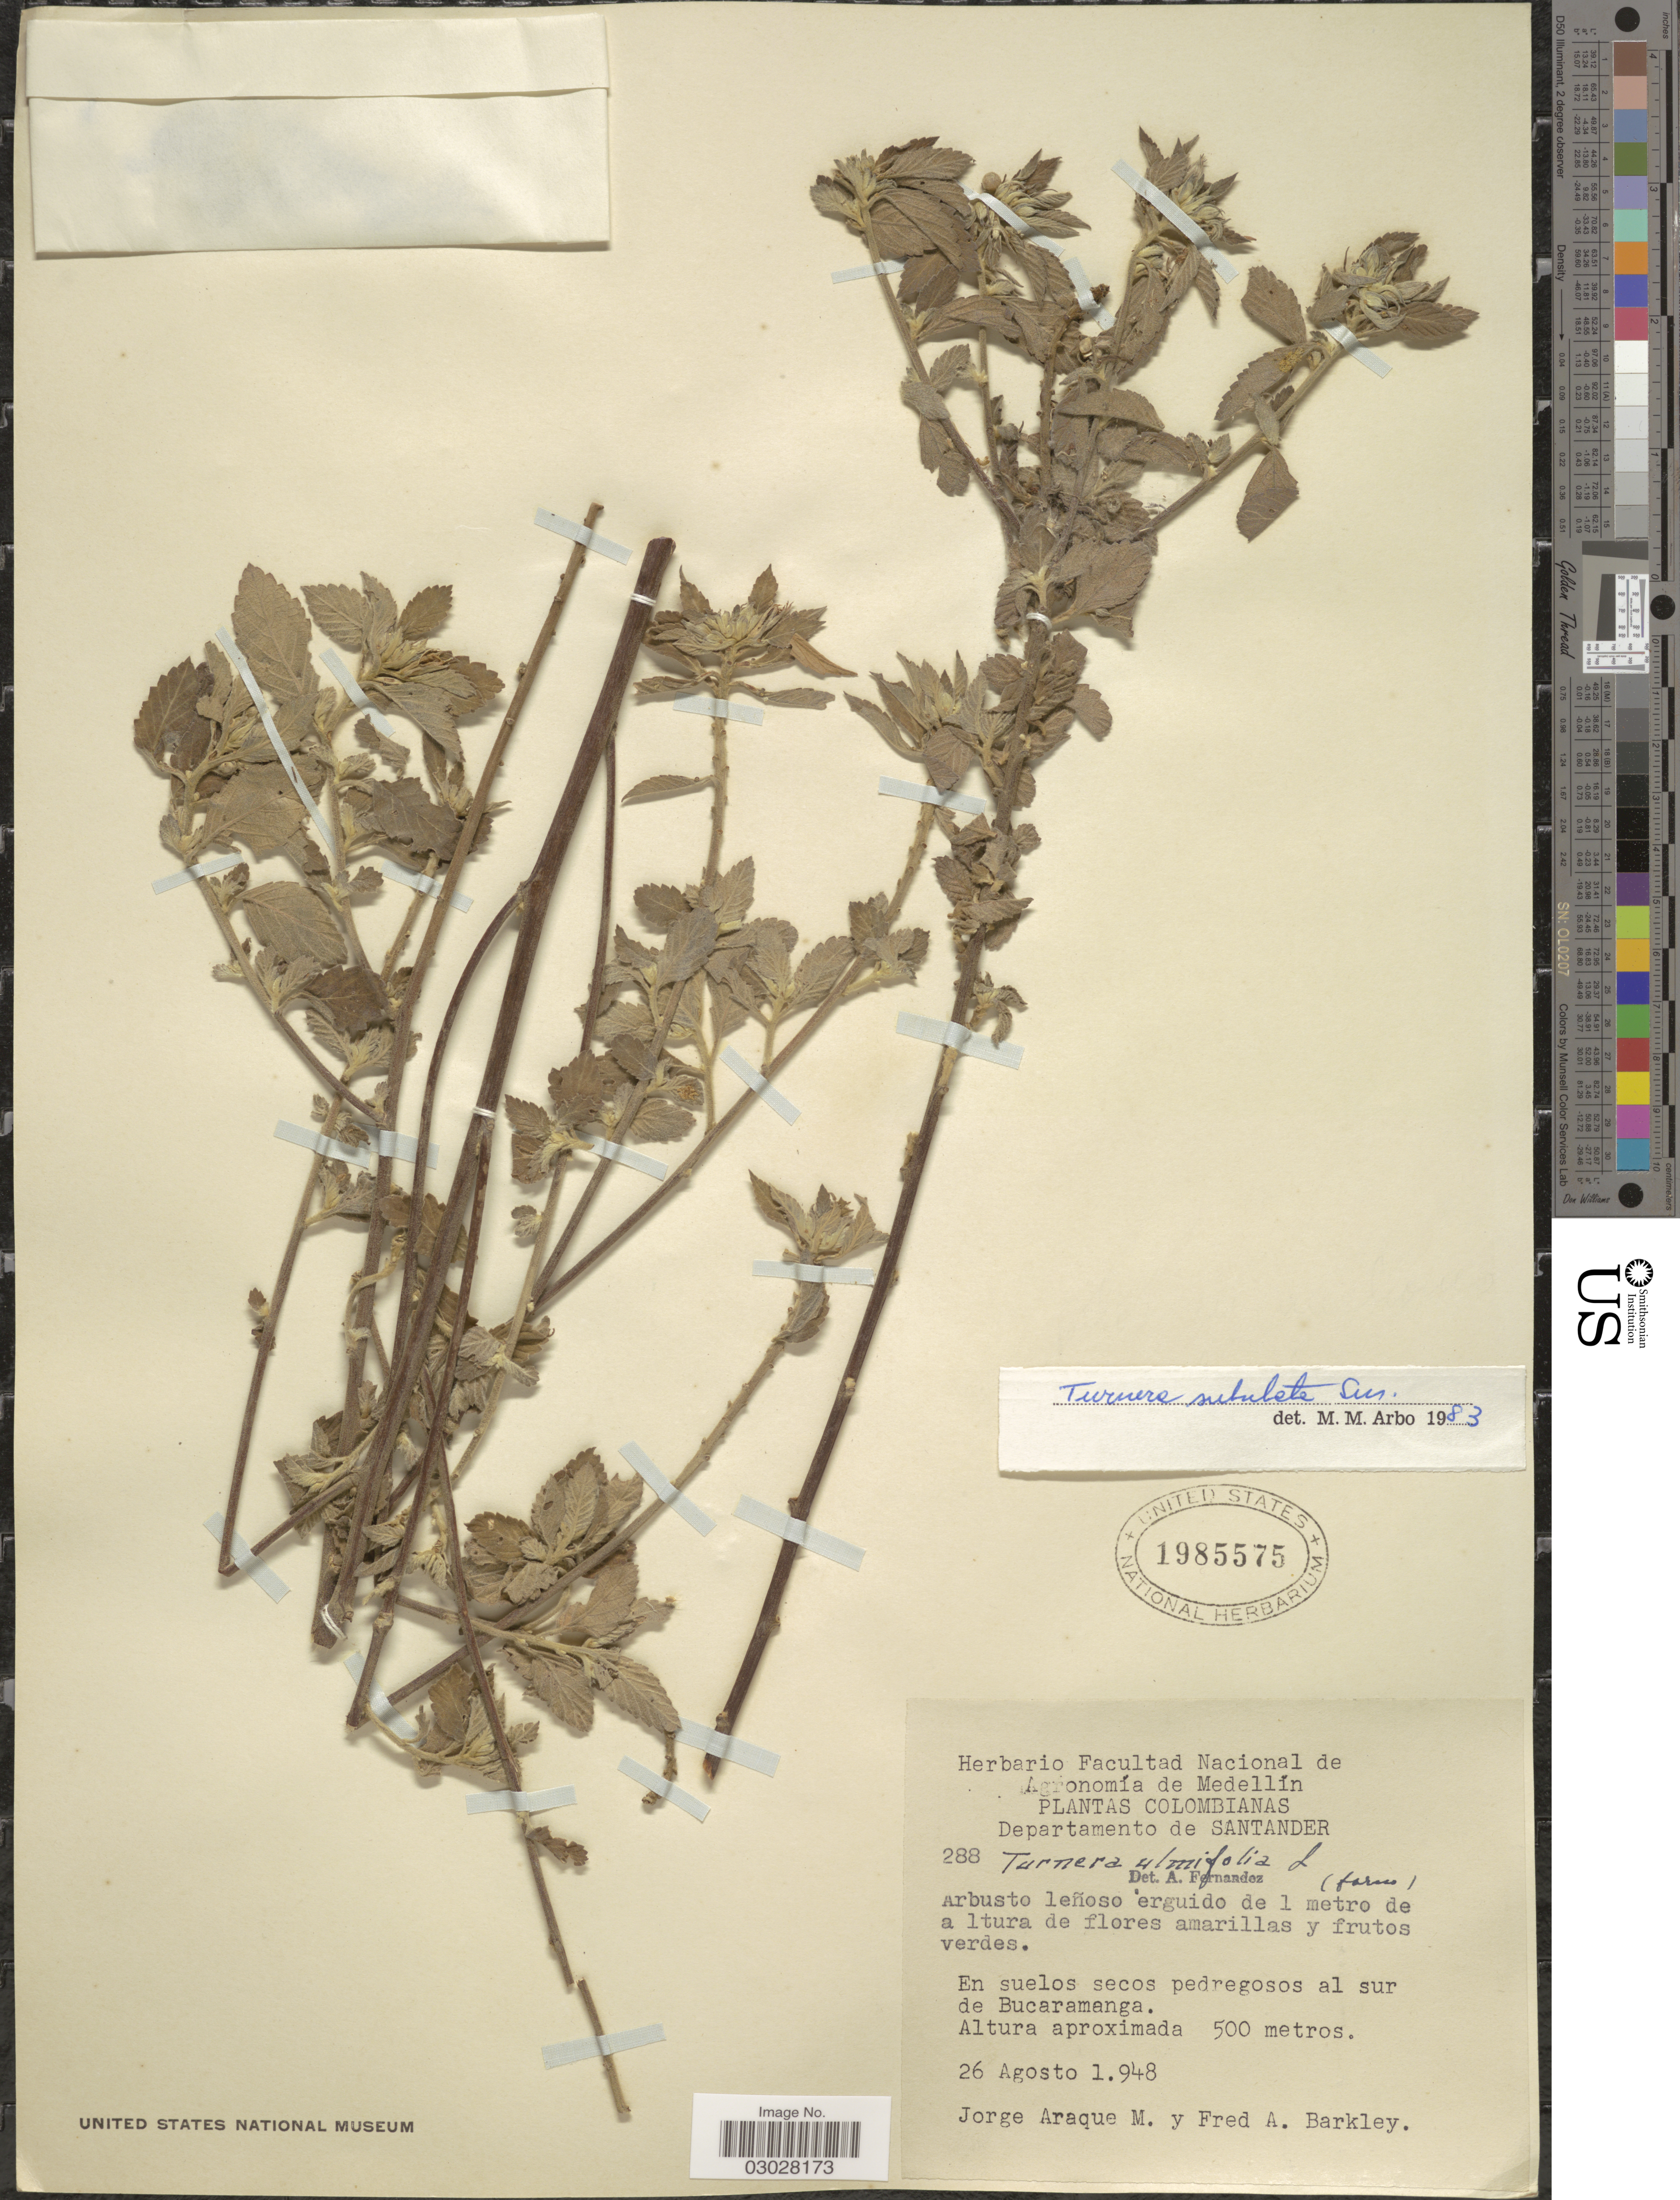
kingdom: Plantae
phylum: Tracheophyta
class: Magnoliopsida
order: Malpighiales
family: Turneraceae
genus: Turnera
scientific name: Turnera subulata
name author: Sm.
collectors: J. Araque Molina & F. A. Barkley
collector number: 288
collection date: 1948-08-26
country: Colombia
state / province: Santander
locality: Departamento de Santander. En suelo secos pedregosos al sur de Bucaramanga.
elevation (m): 500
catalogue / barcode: US 1985575